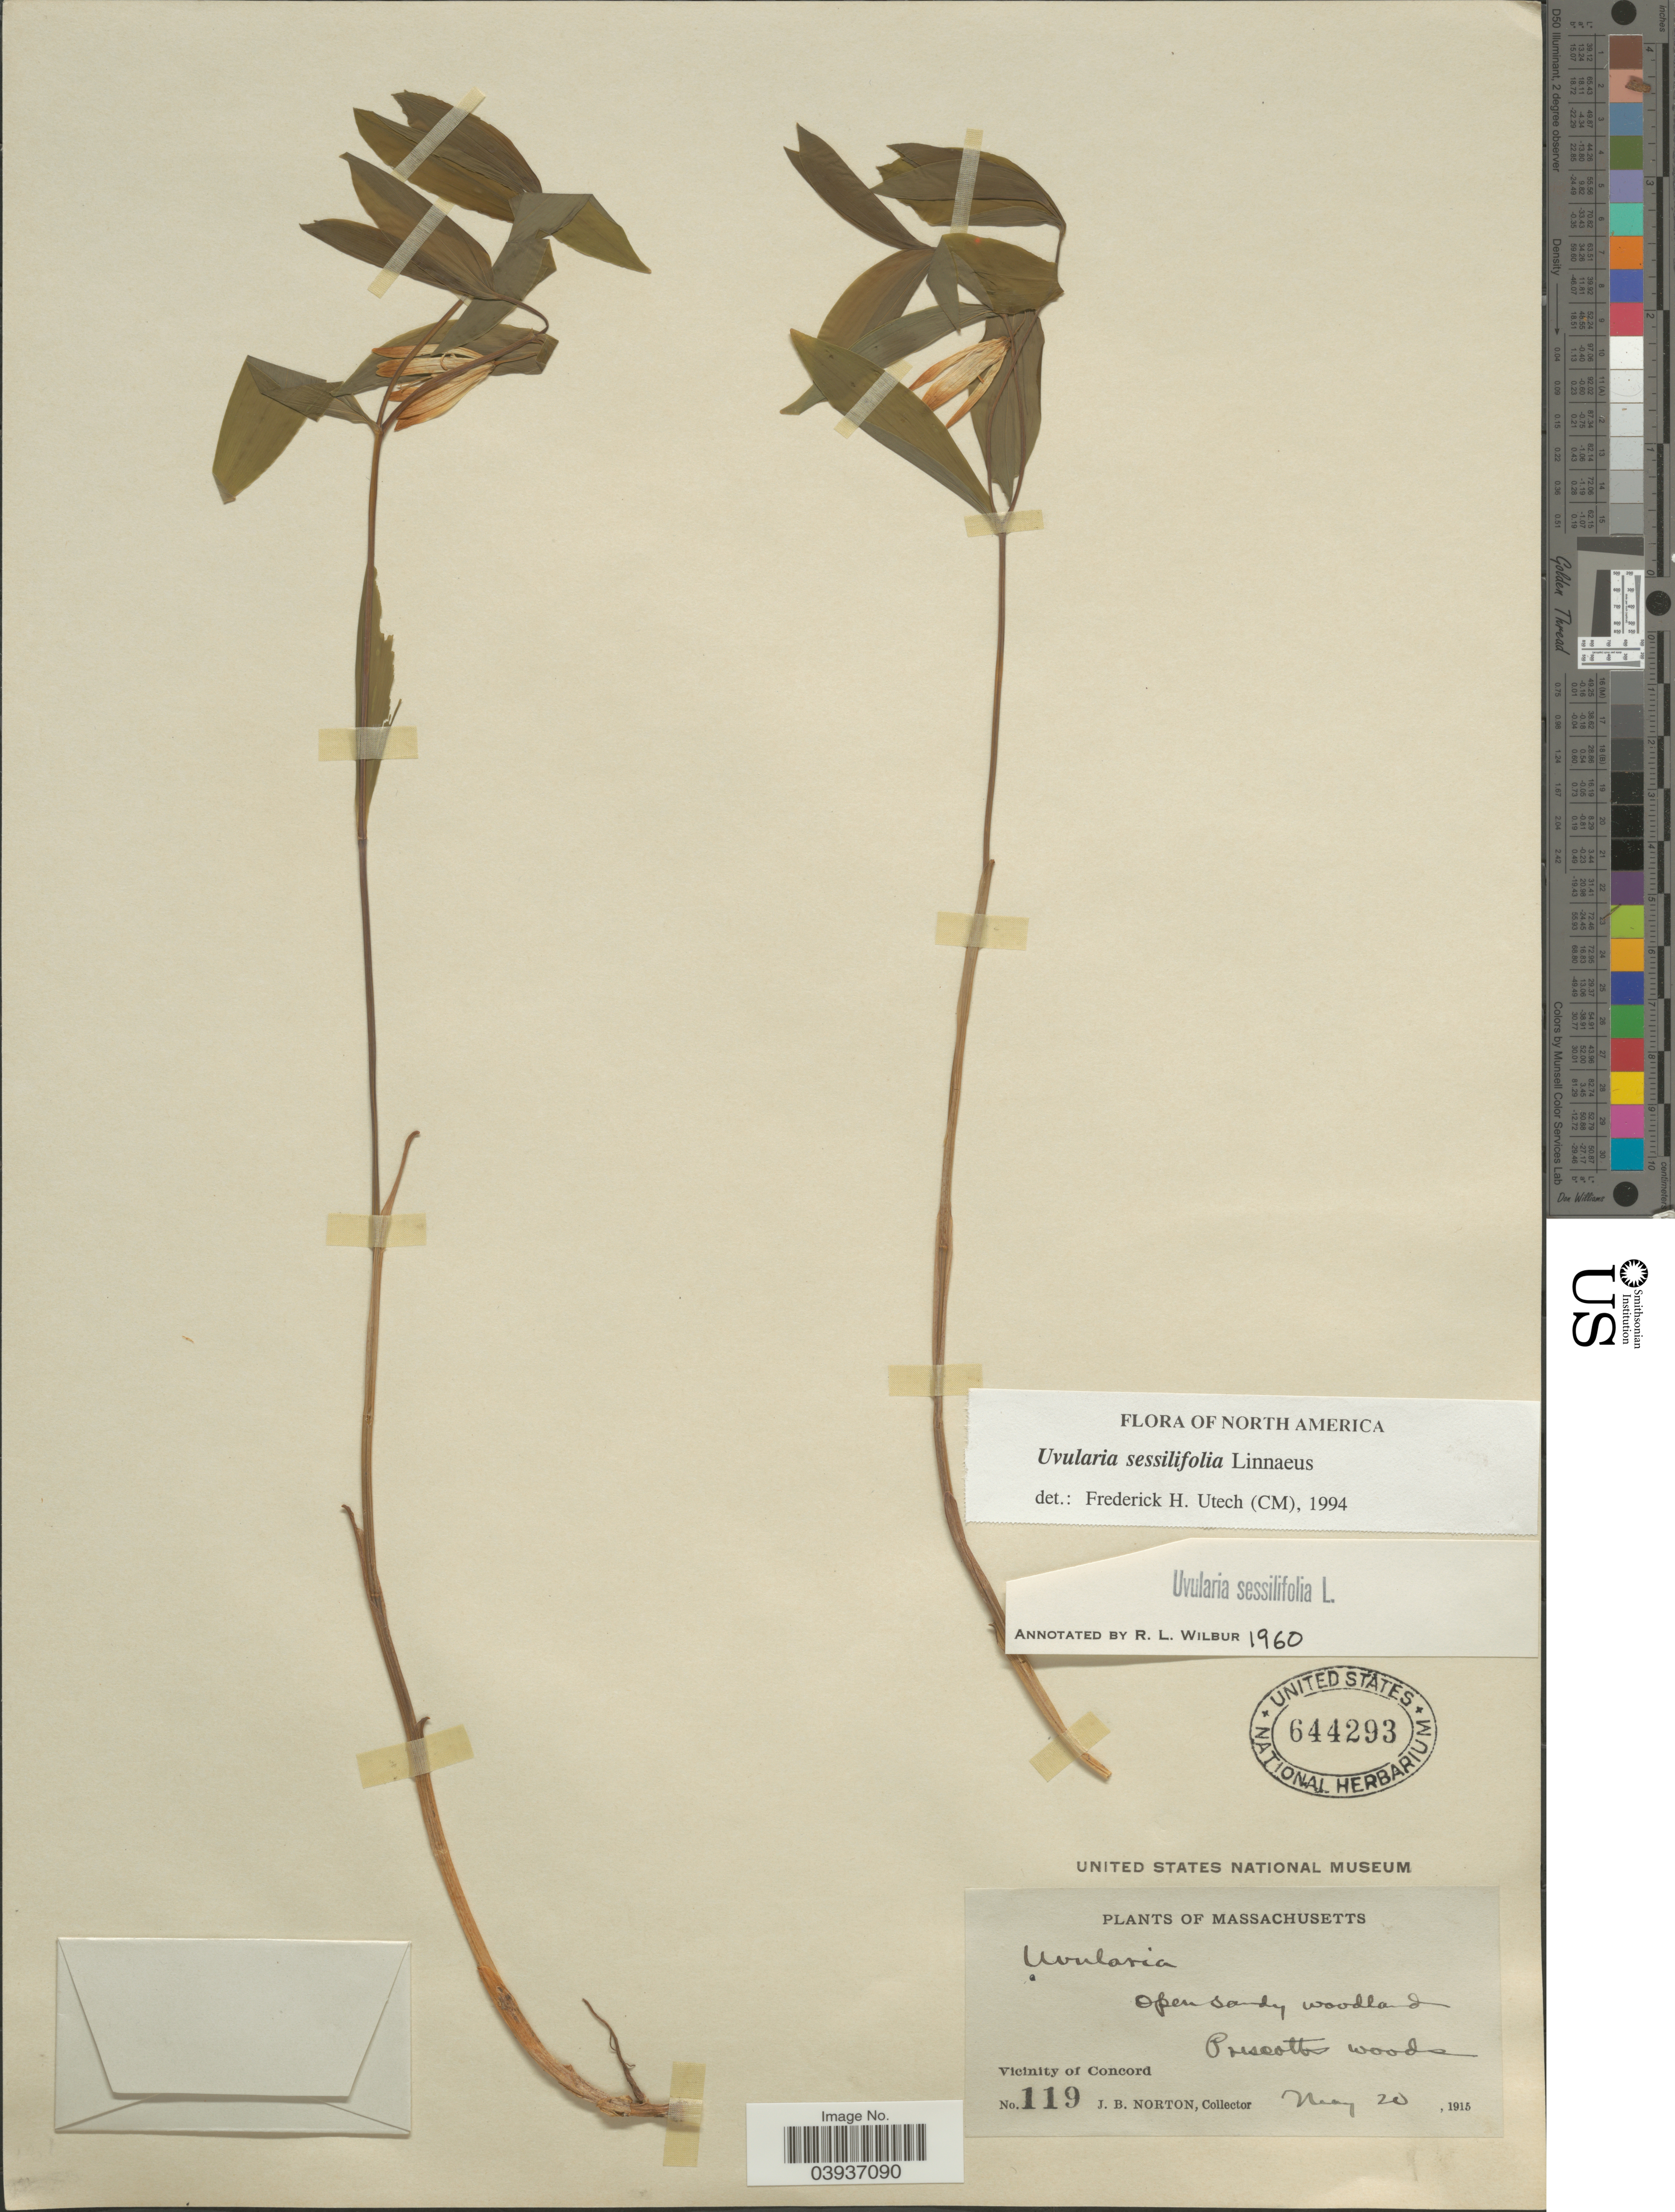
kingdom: Plantae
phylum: Tracheophyta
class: Liliopsida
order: Liliales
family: Colchicaceae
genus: Uvularia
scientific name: Uvularia sessilifolia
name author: L.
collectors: J. B. Norton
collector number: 119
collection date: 1915-05-20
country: United States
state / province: Massachusetts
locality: Prescotts woods. Vicinity of Concord.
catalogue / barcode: US 644293